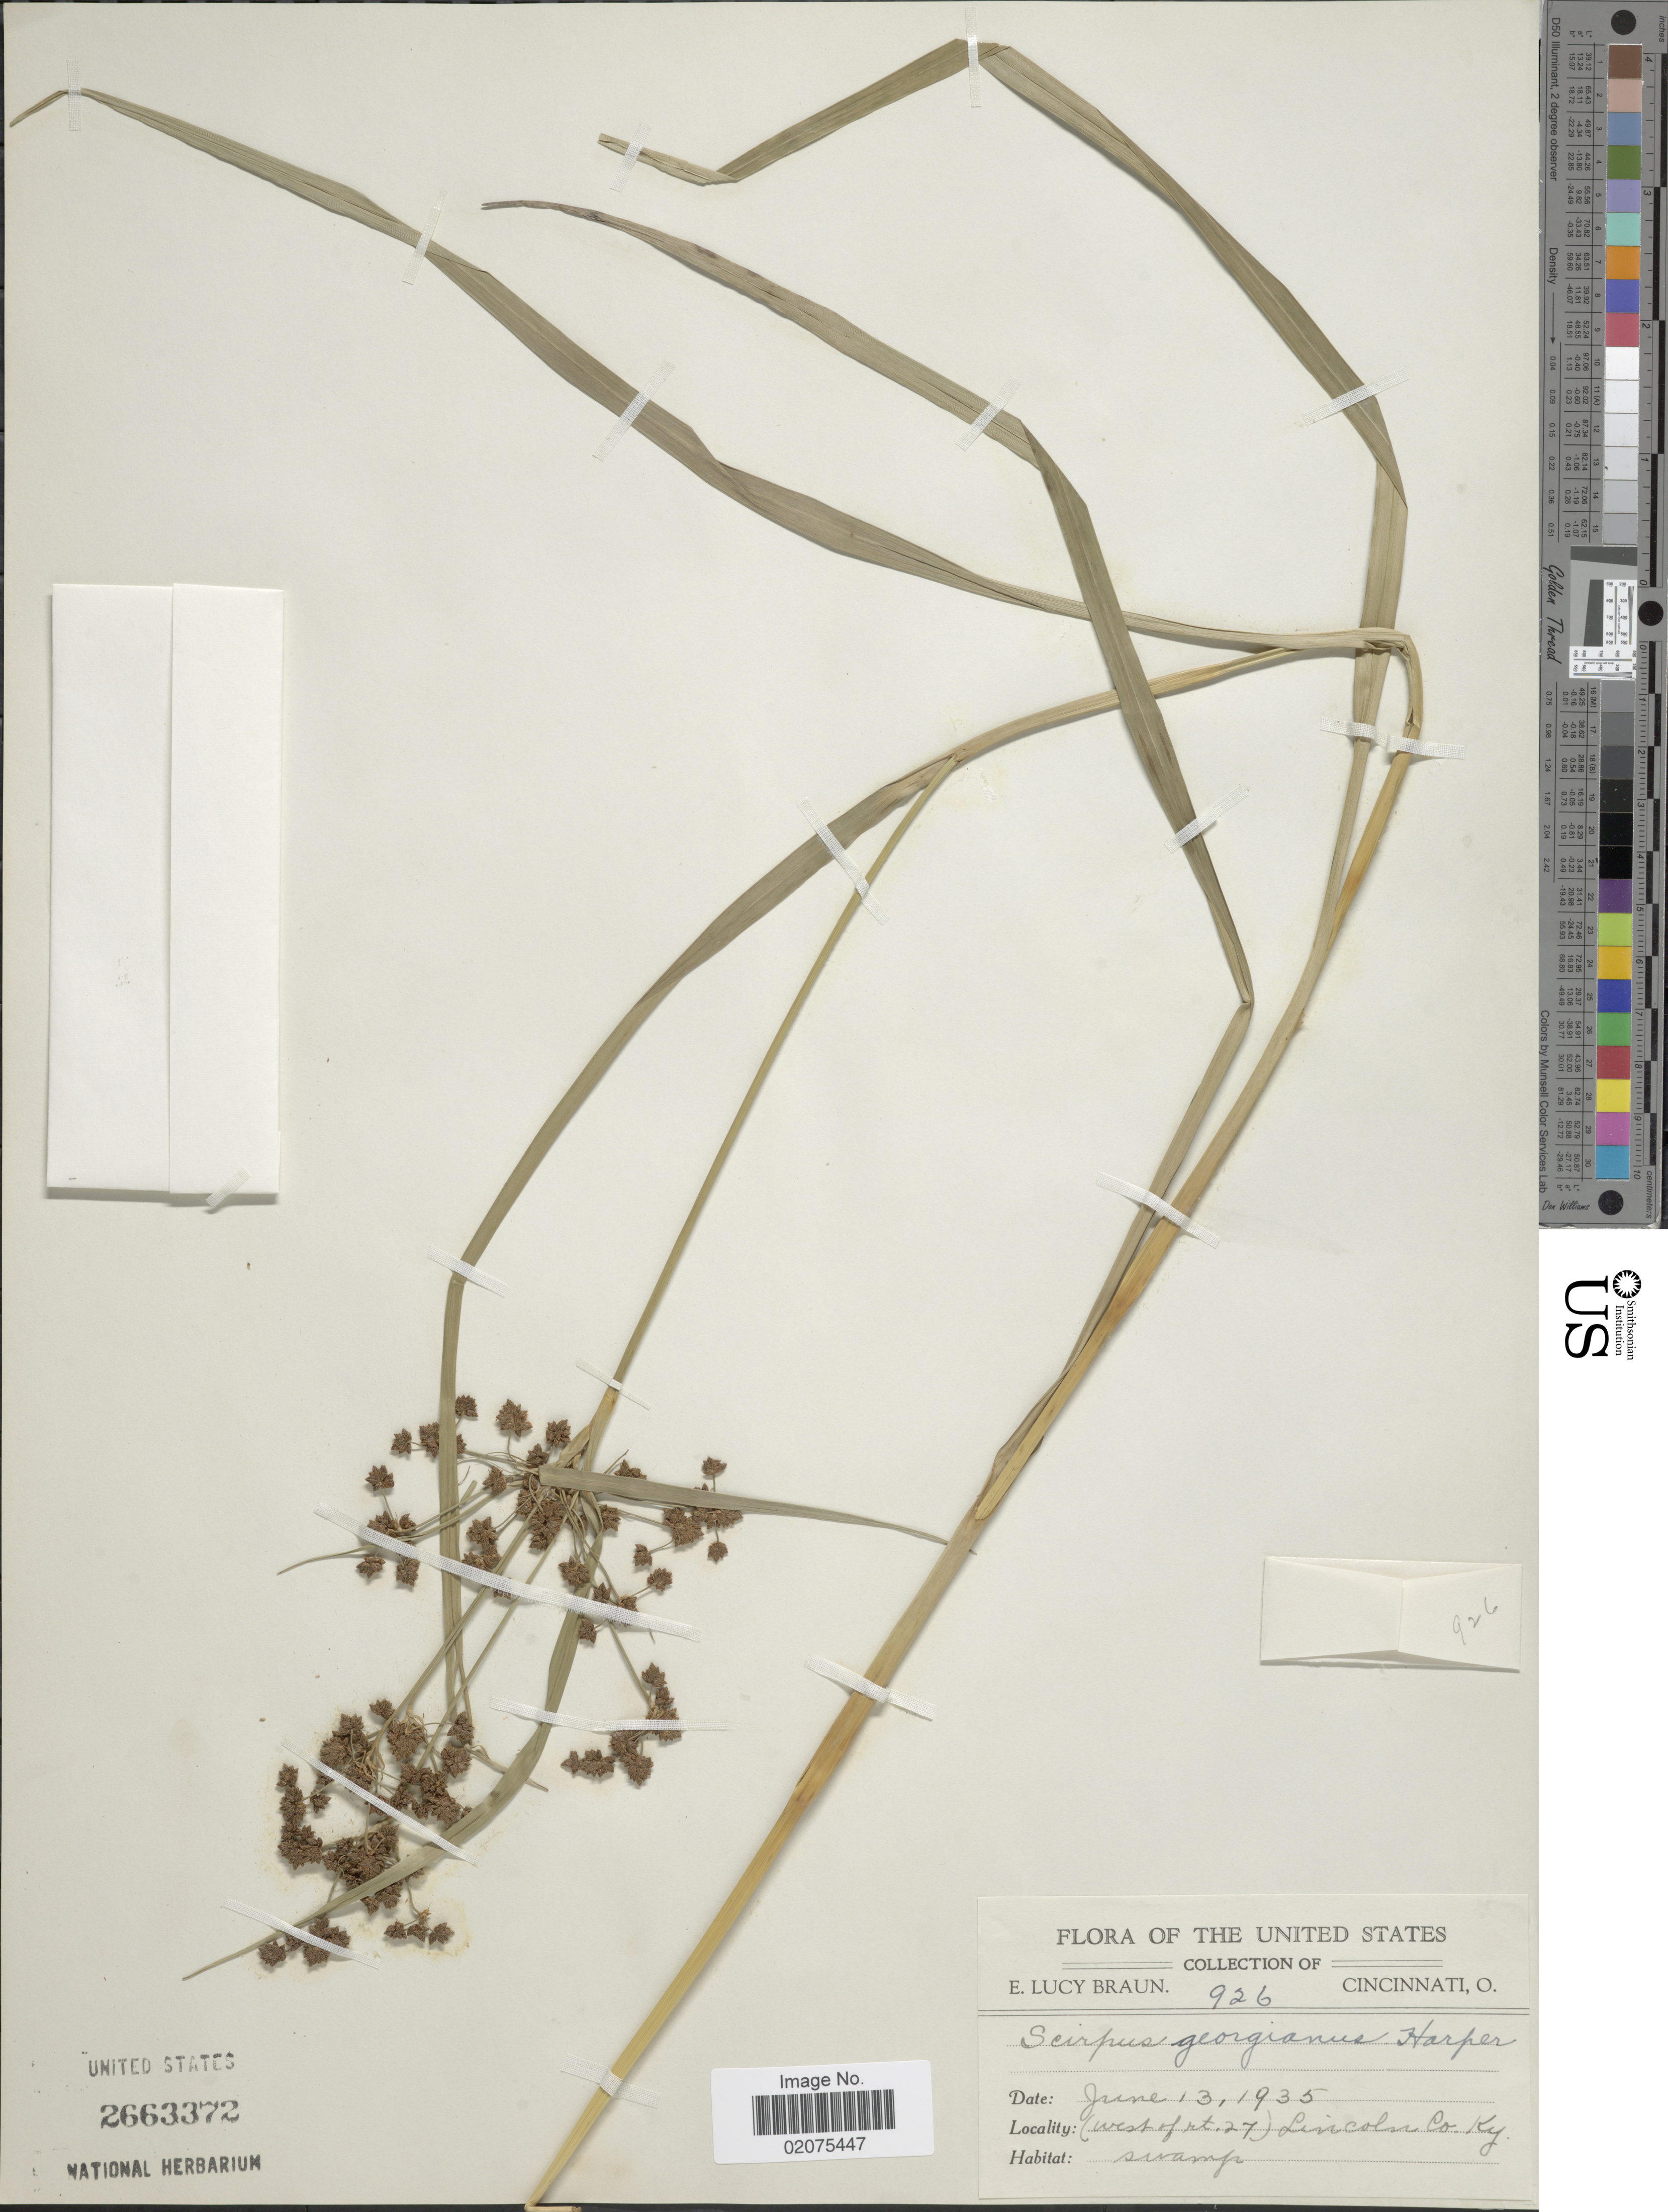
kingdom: Plantae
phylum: Tracheophyta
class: Liliopsida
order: Poales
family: Cyperaceae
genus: Scirpus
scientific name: Scirpus georgianus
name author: R.M. Harper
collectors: E. L. Braun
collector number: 926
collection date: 1935-06-13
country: United States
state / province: Kentucky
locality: (west of rt. 27) Lincoln Co. Ky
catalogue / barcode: US 2663372